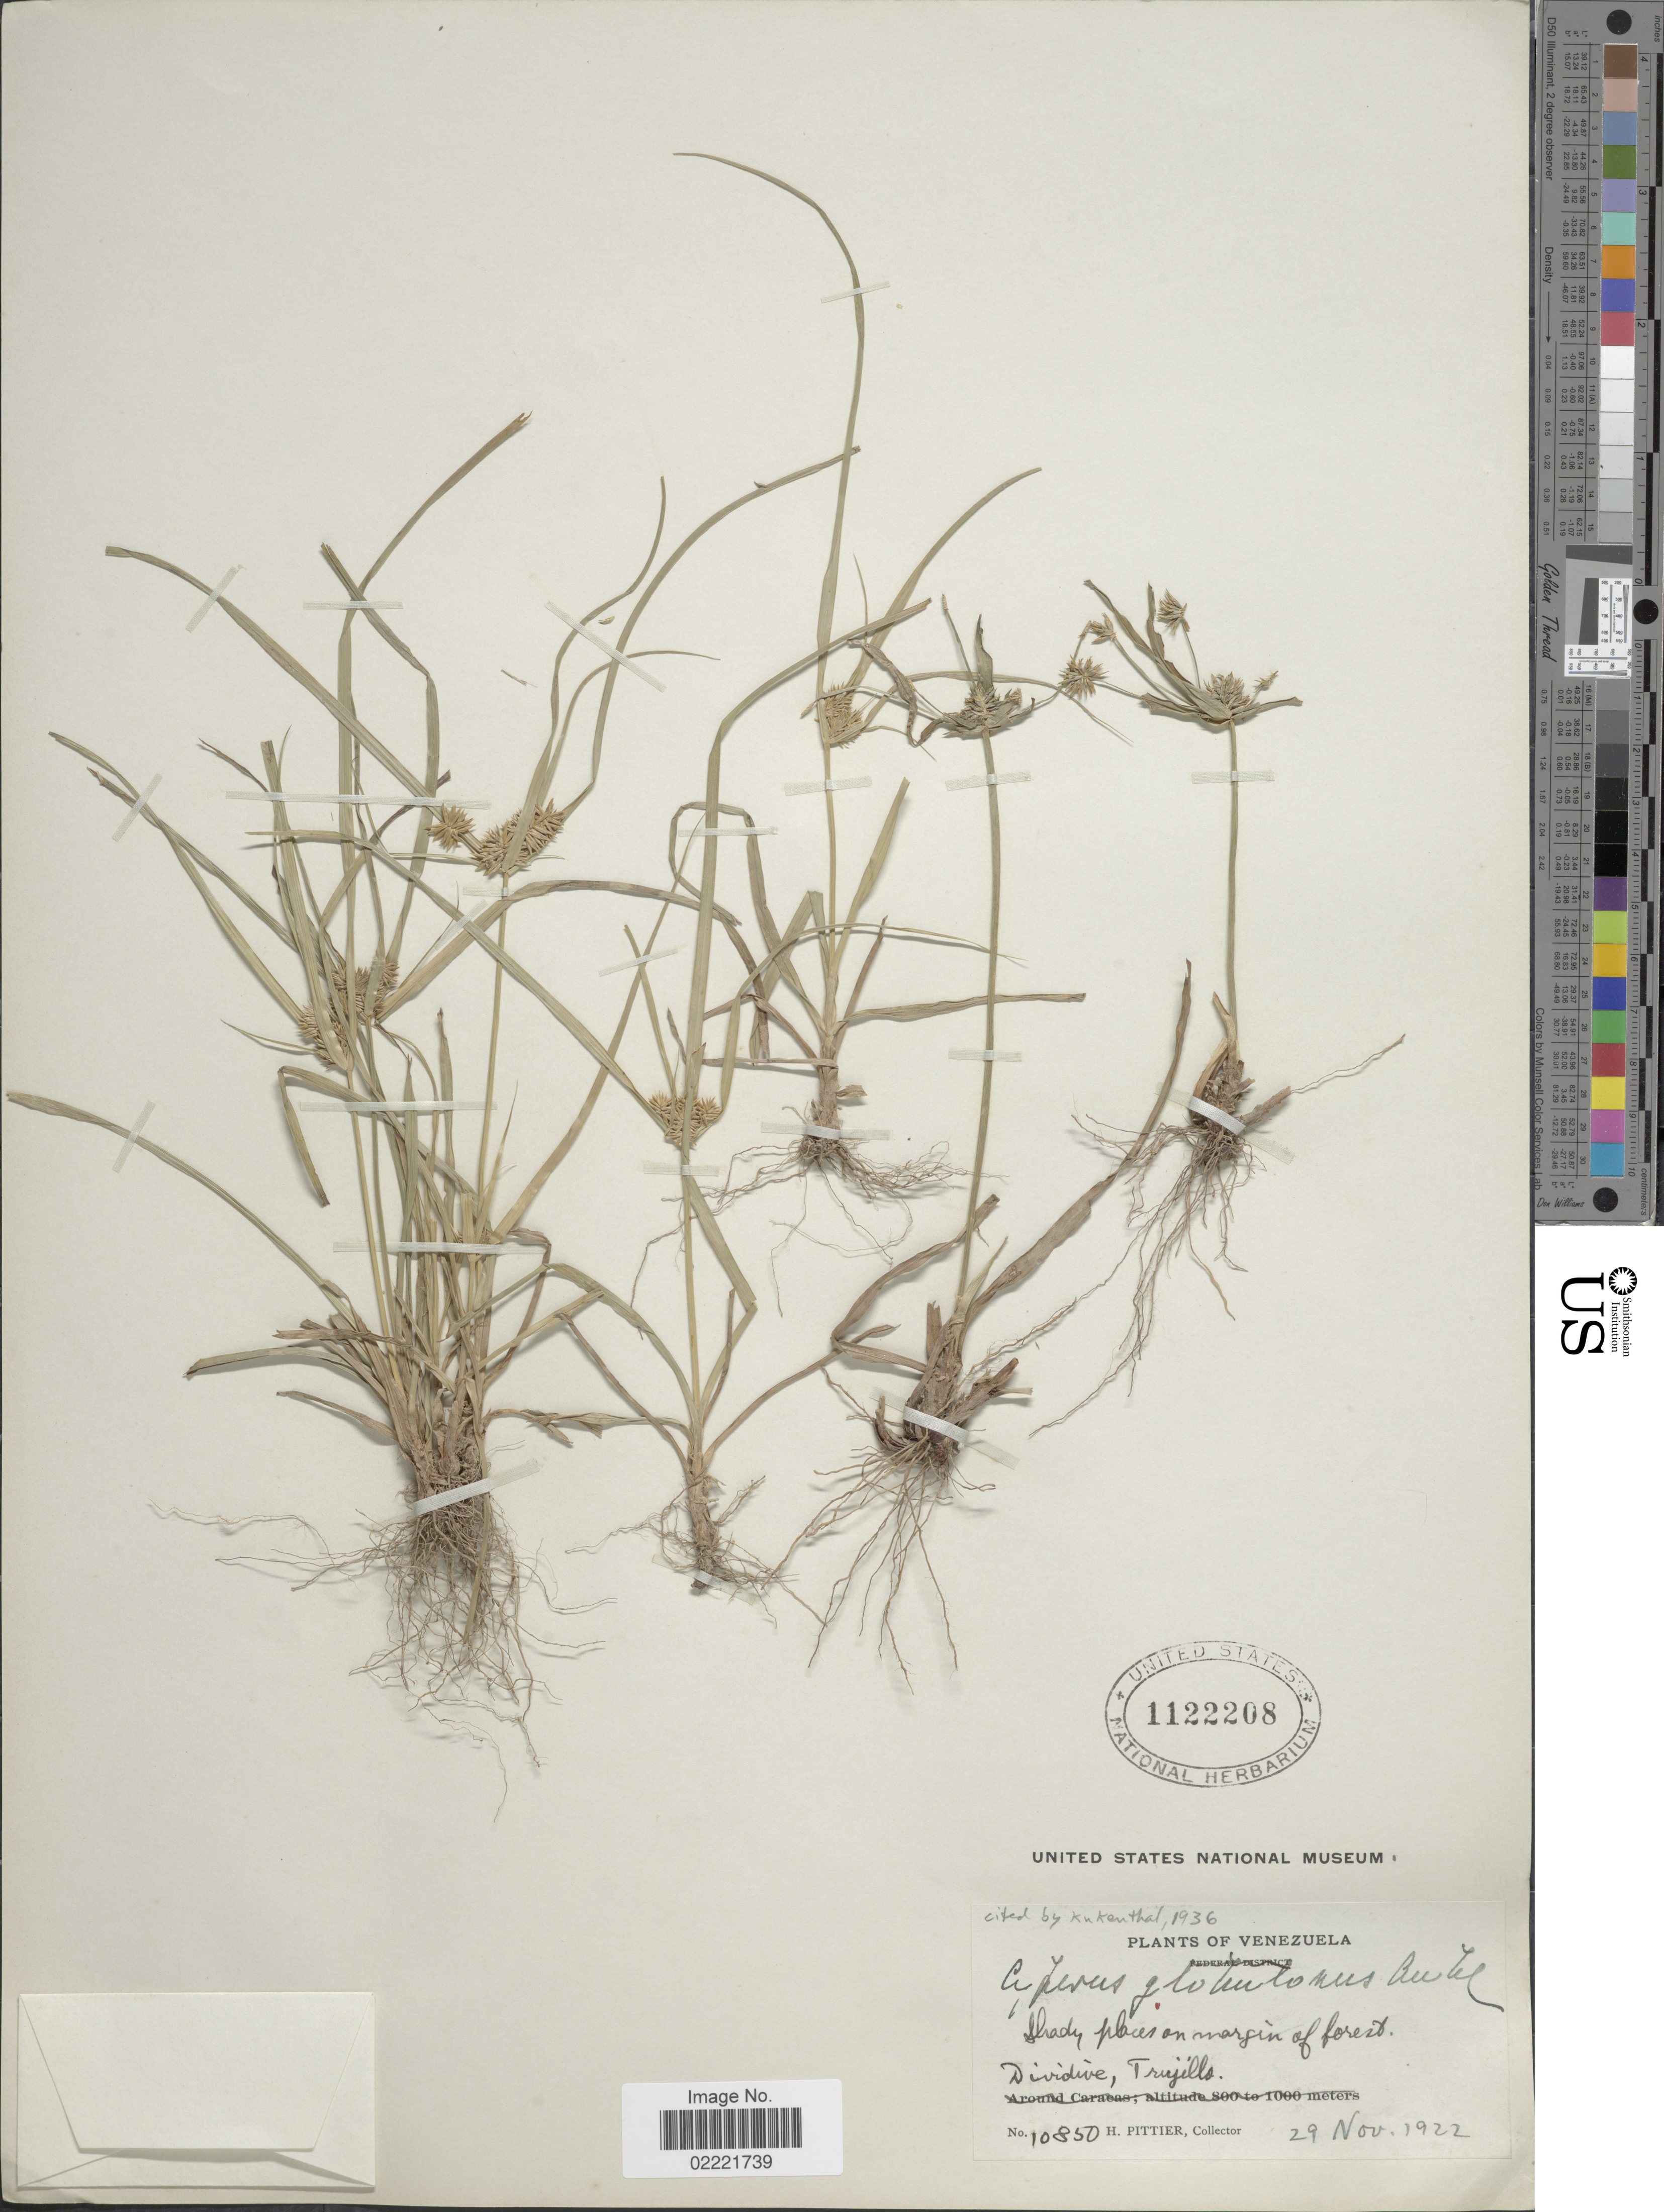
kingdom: Plantae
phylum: Tracheophyta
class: Liliopsida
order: Poales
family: Cyperaceae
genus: Cyperus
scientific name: Cyperus croceus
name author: Vahl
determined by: Strong, Mark T., (BOT), Smithsonian Institution - National Museum of Natural History (UNITED STATES)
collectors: H. F. Pittier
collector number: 10850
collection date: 1922-11-29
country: Venezuela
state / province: Trujillo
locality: Dividive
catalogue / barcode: US 1122208